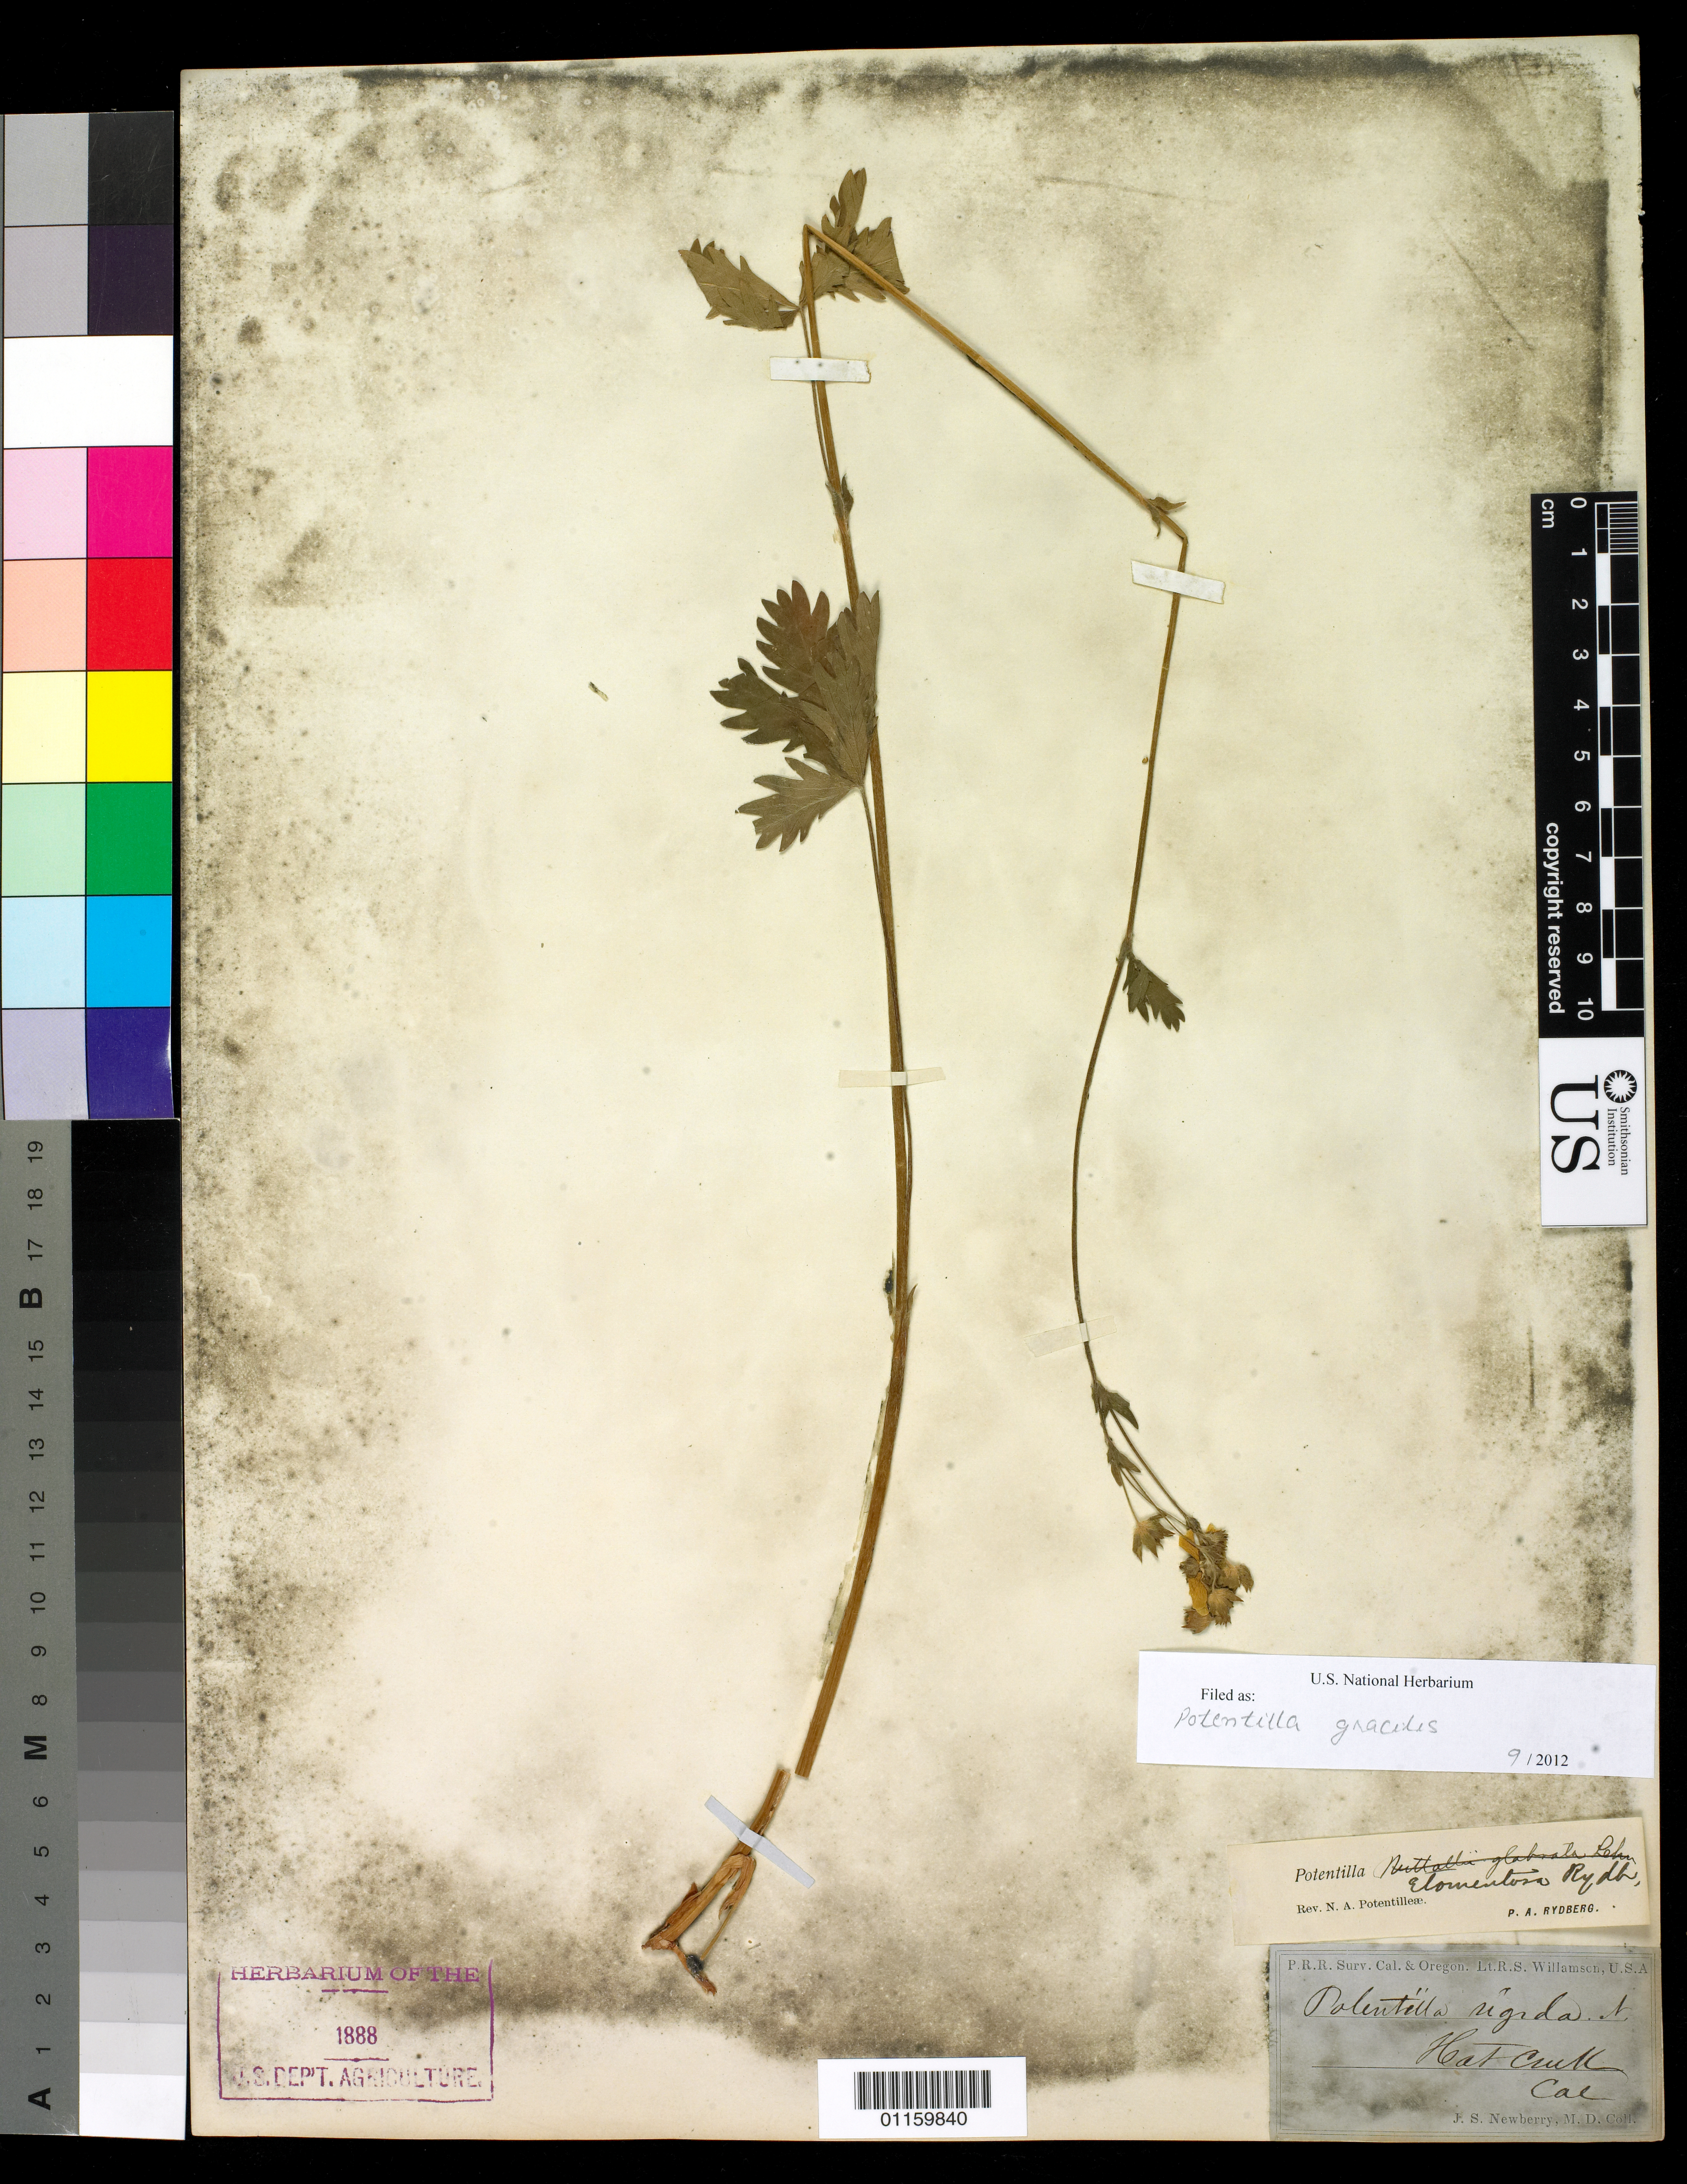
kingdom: Plantae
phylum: Tracheophyta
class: Magnoliopsida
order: Rosales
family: Rosaceae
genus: Potentilla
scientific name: Potentilla gracilis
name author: Douglas ex Hook.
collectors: J. S. Newberry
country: United States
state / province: California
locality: Hot Creek